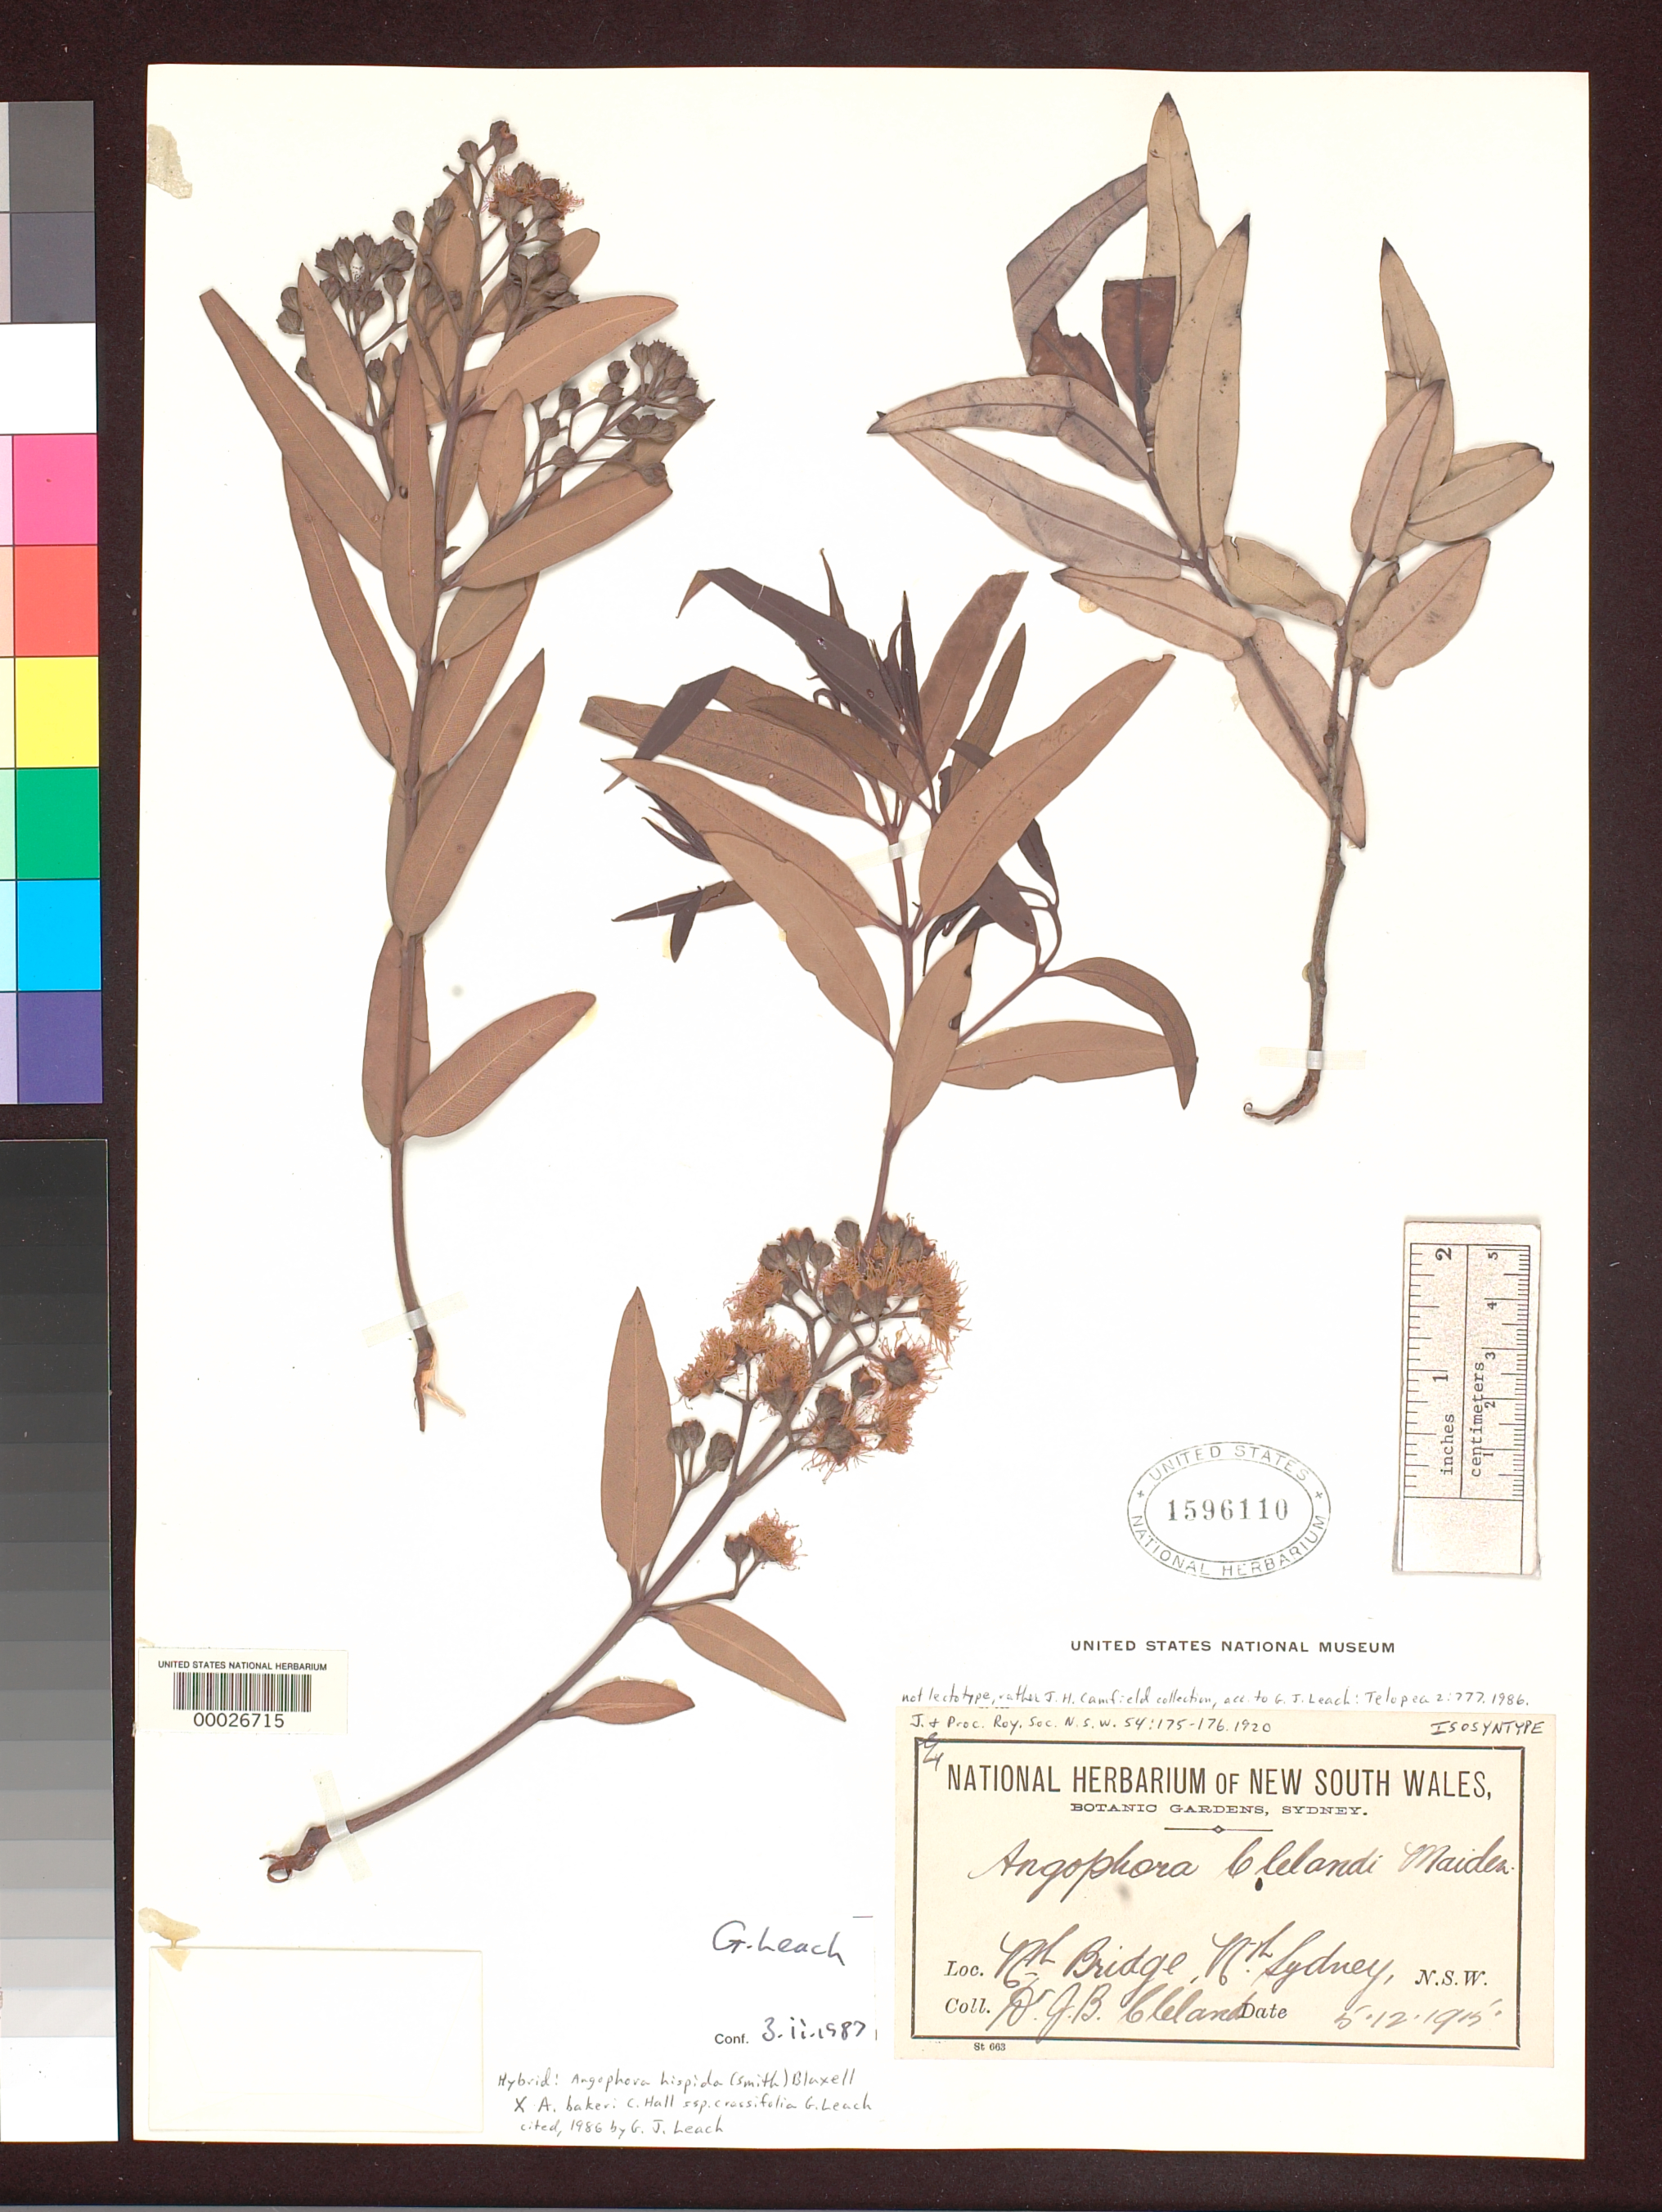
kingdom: Plantae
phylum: Tracheophyta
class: Magnoliopsida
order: Myrtales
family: Myrtaceae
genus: Angophora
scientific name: Angophora x clelandii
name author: Maiden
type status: Isosyntype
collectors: J. Cleland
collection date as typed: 05 Dec 1915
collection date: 1915-12-05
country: Australia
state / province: New South Wales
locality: Northbridge, north Sidney.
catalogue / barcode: US 1596110